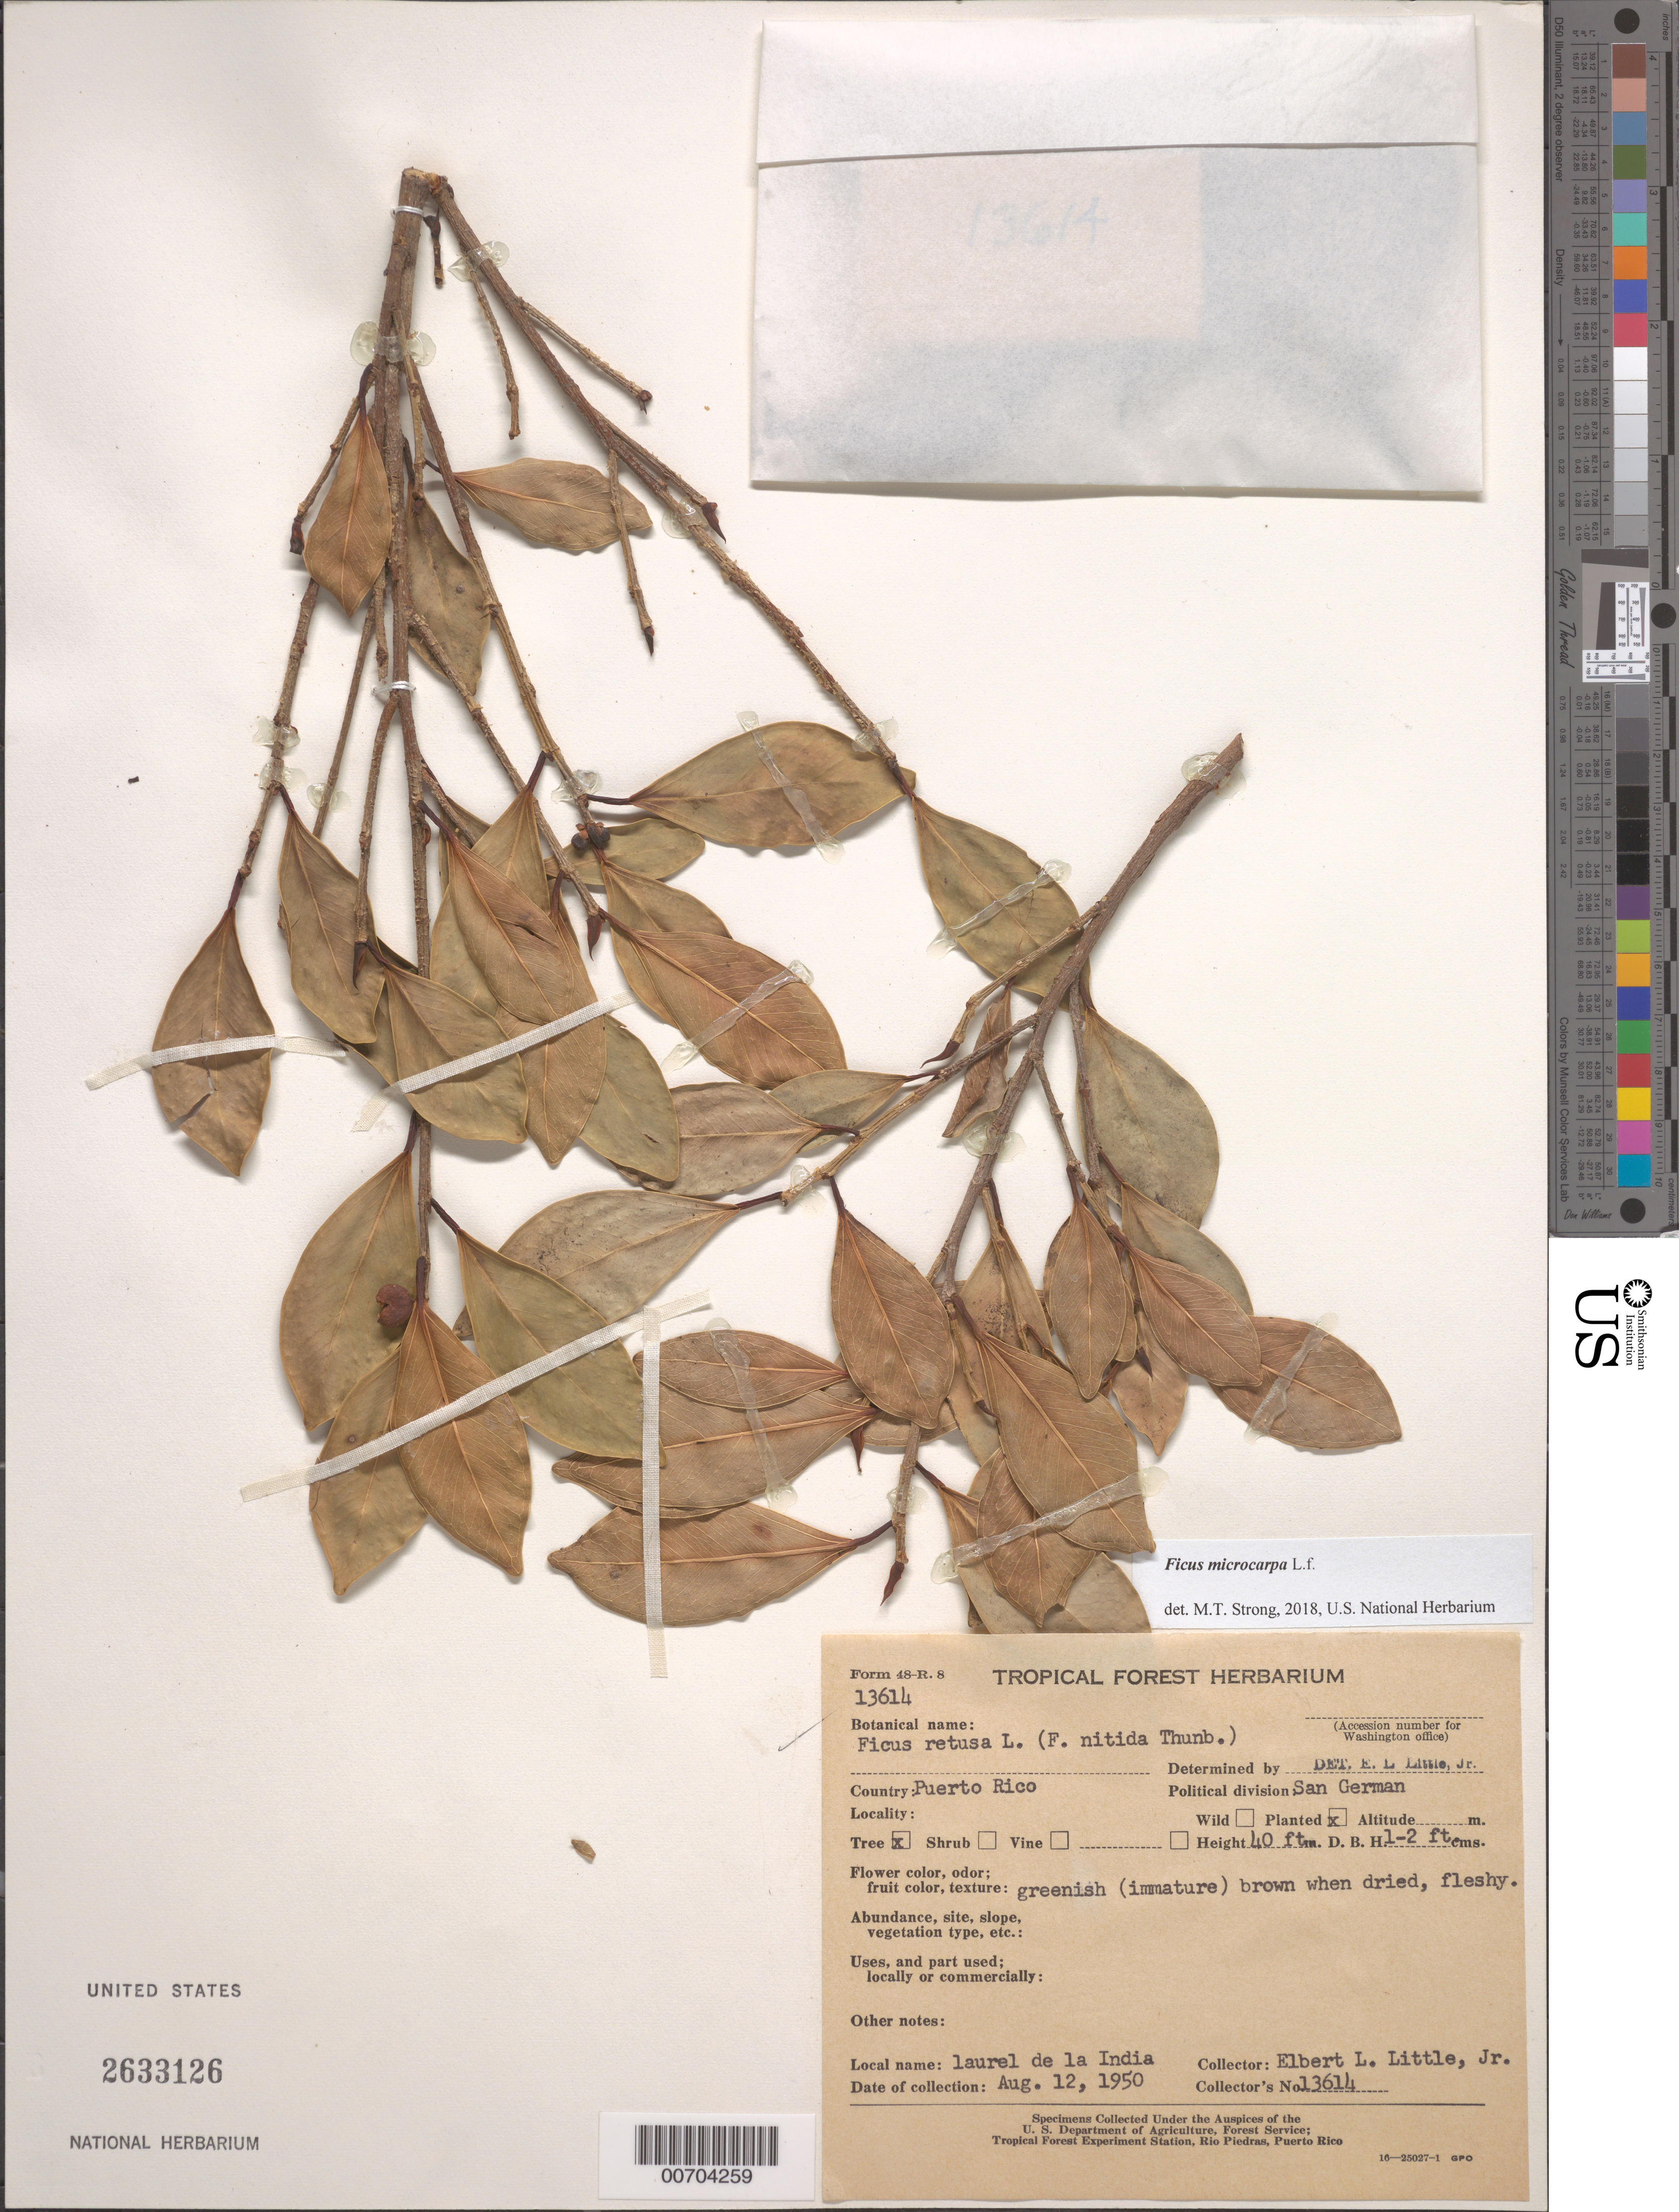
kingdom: Plantae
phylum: Tracheophyta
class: Magnoliopsida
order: Rosales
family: Moraceae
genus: Ficus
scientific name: Ficus microcarpa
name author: L. f.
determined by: Strong, M. T., (US), Smithsonian Institution - National Museum of Natural History (UNITED STATES)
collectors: E. L. Little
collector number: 13614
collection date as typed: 12 Aug 1950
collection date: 1950-08-12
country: Puerto Rico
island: Greater Antilles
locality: San Germán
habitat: Planted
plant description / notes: Common name: laurel de la India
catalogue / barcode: US 2633126